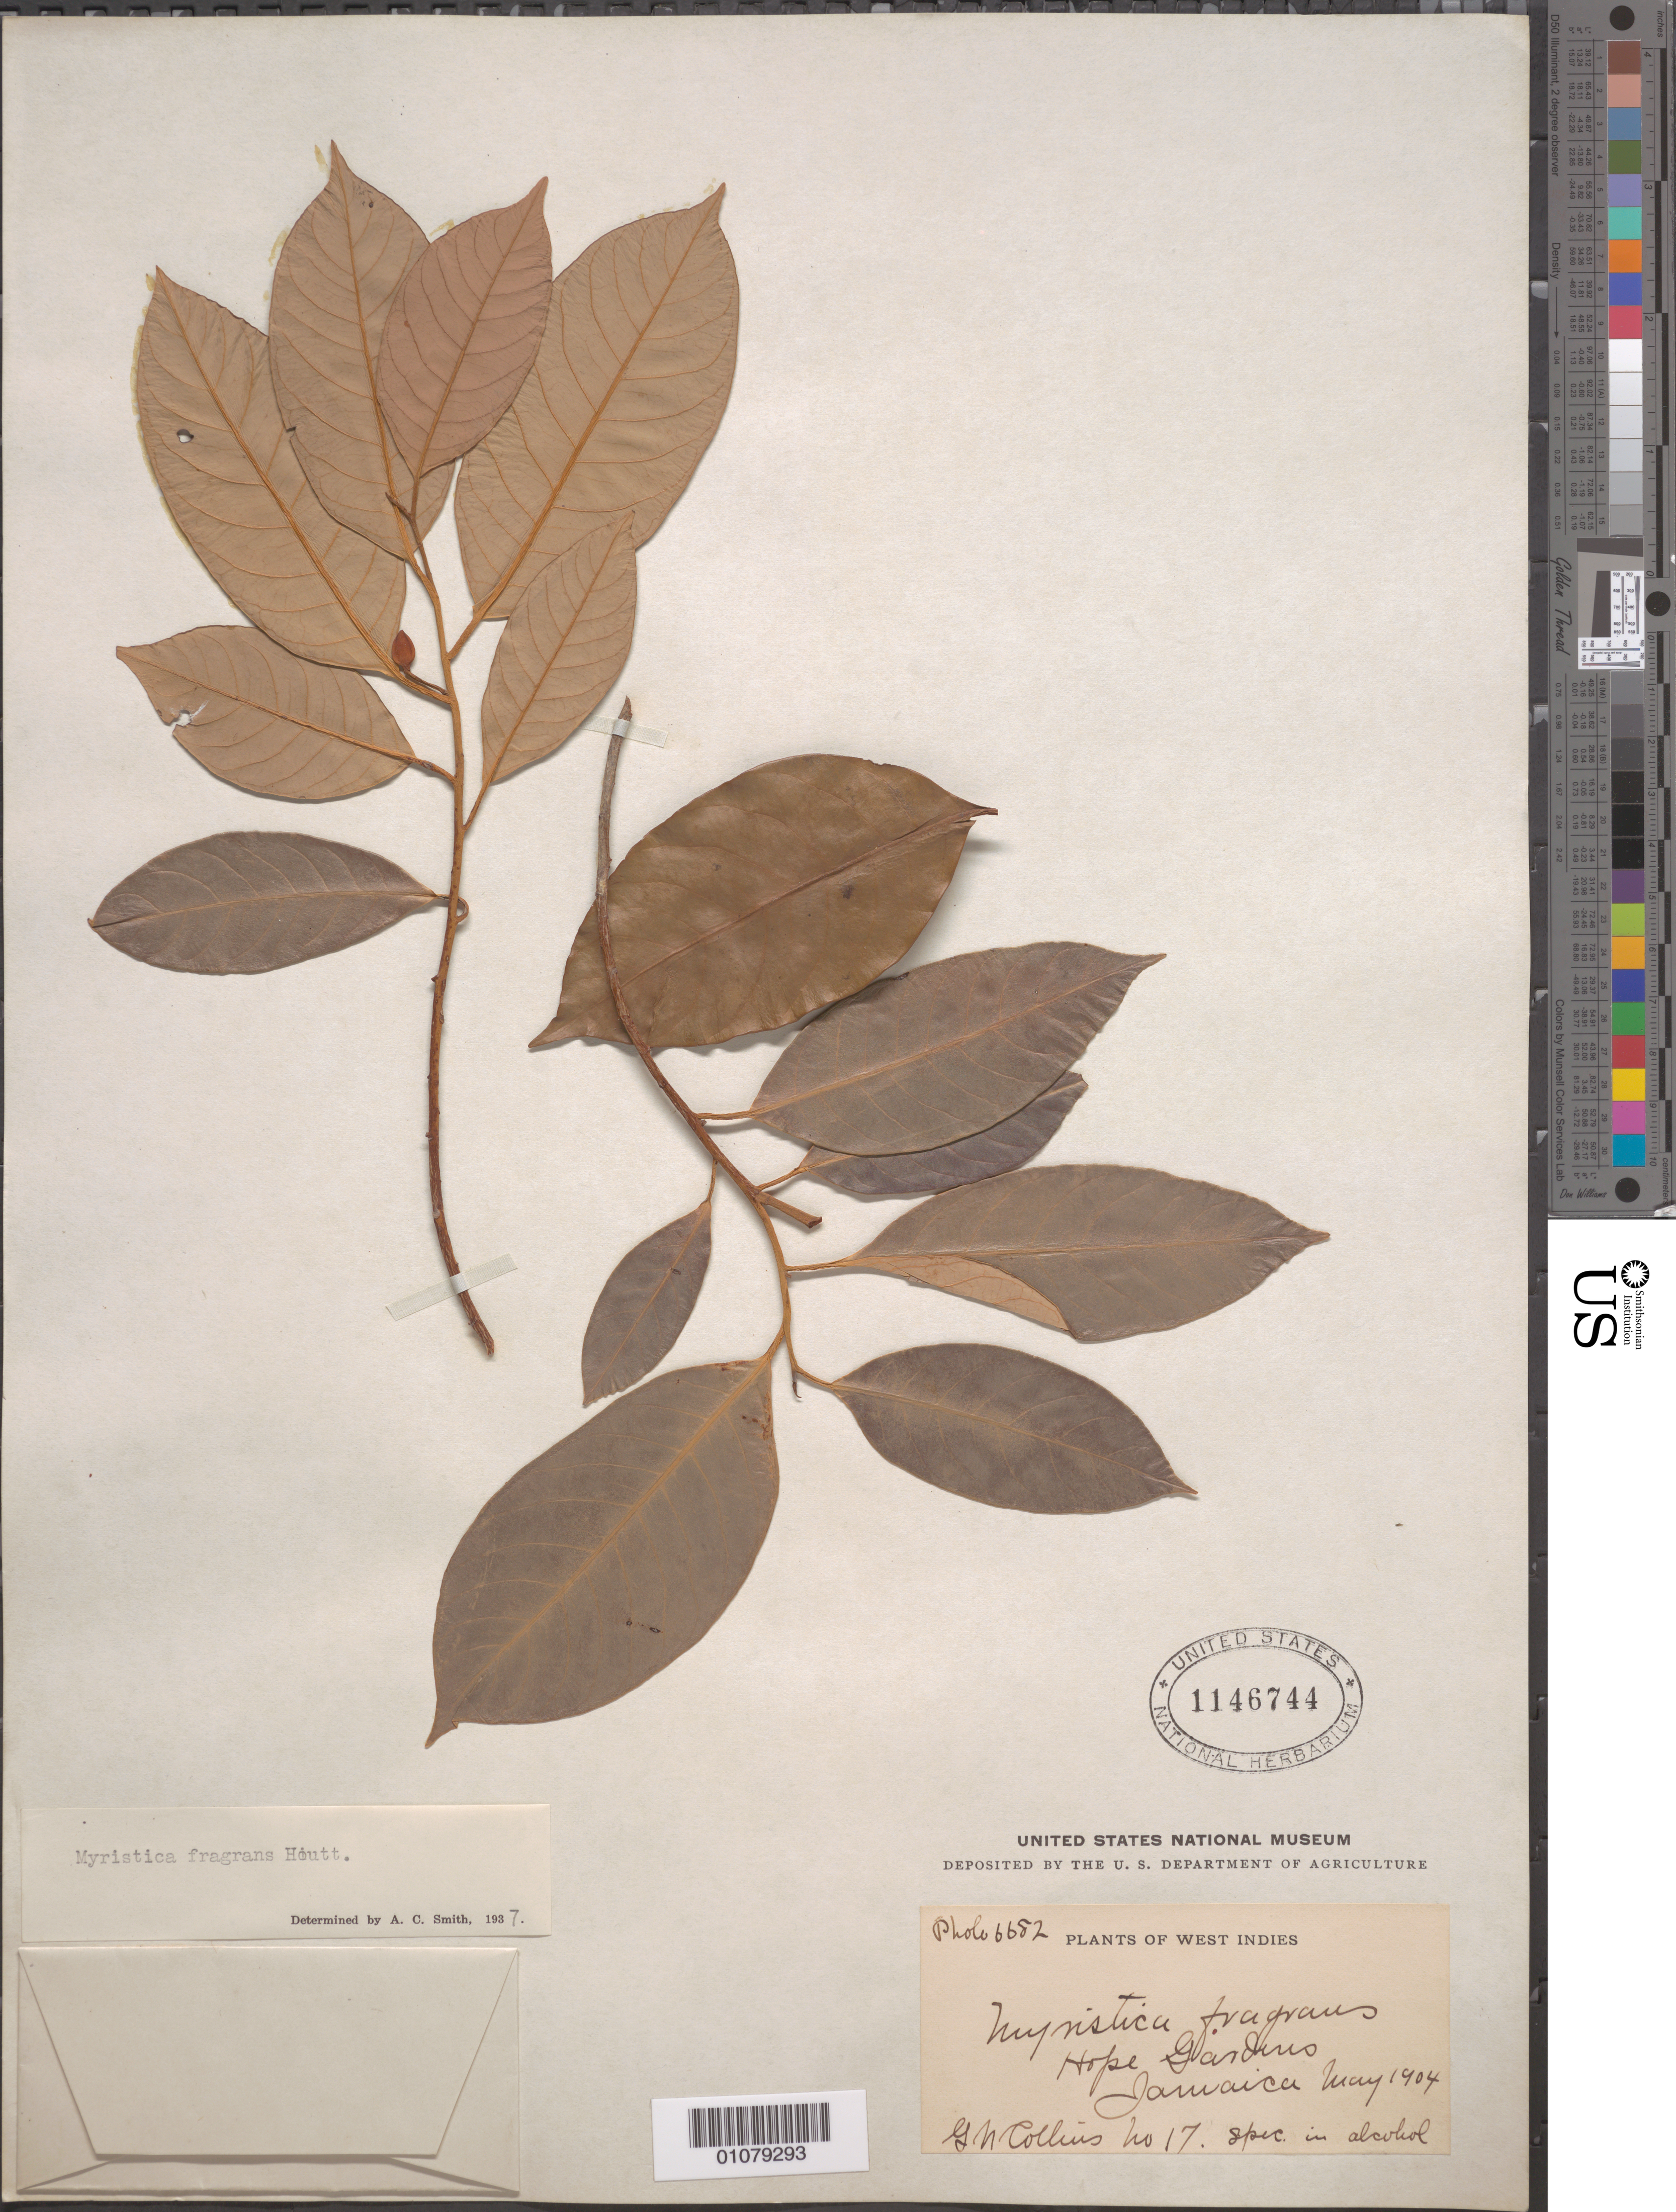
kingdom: Plantae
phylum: Tracheophyta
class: Magnoliopsida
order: Magnoliales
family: Myristicaceae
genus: Myristica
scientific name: Myristica fragrans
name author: Houtt.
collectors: G. Collins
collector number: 17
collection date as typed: May 1904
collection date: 1904-05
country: Jamaica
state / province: Kingston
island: Jamaica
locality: Hope Gardens, Jamaica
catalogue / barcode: US 1146744